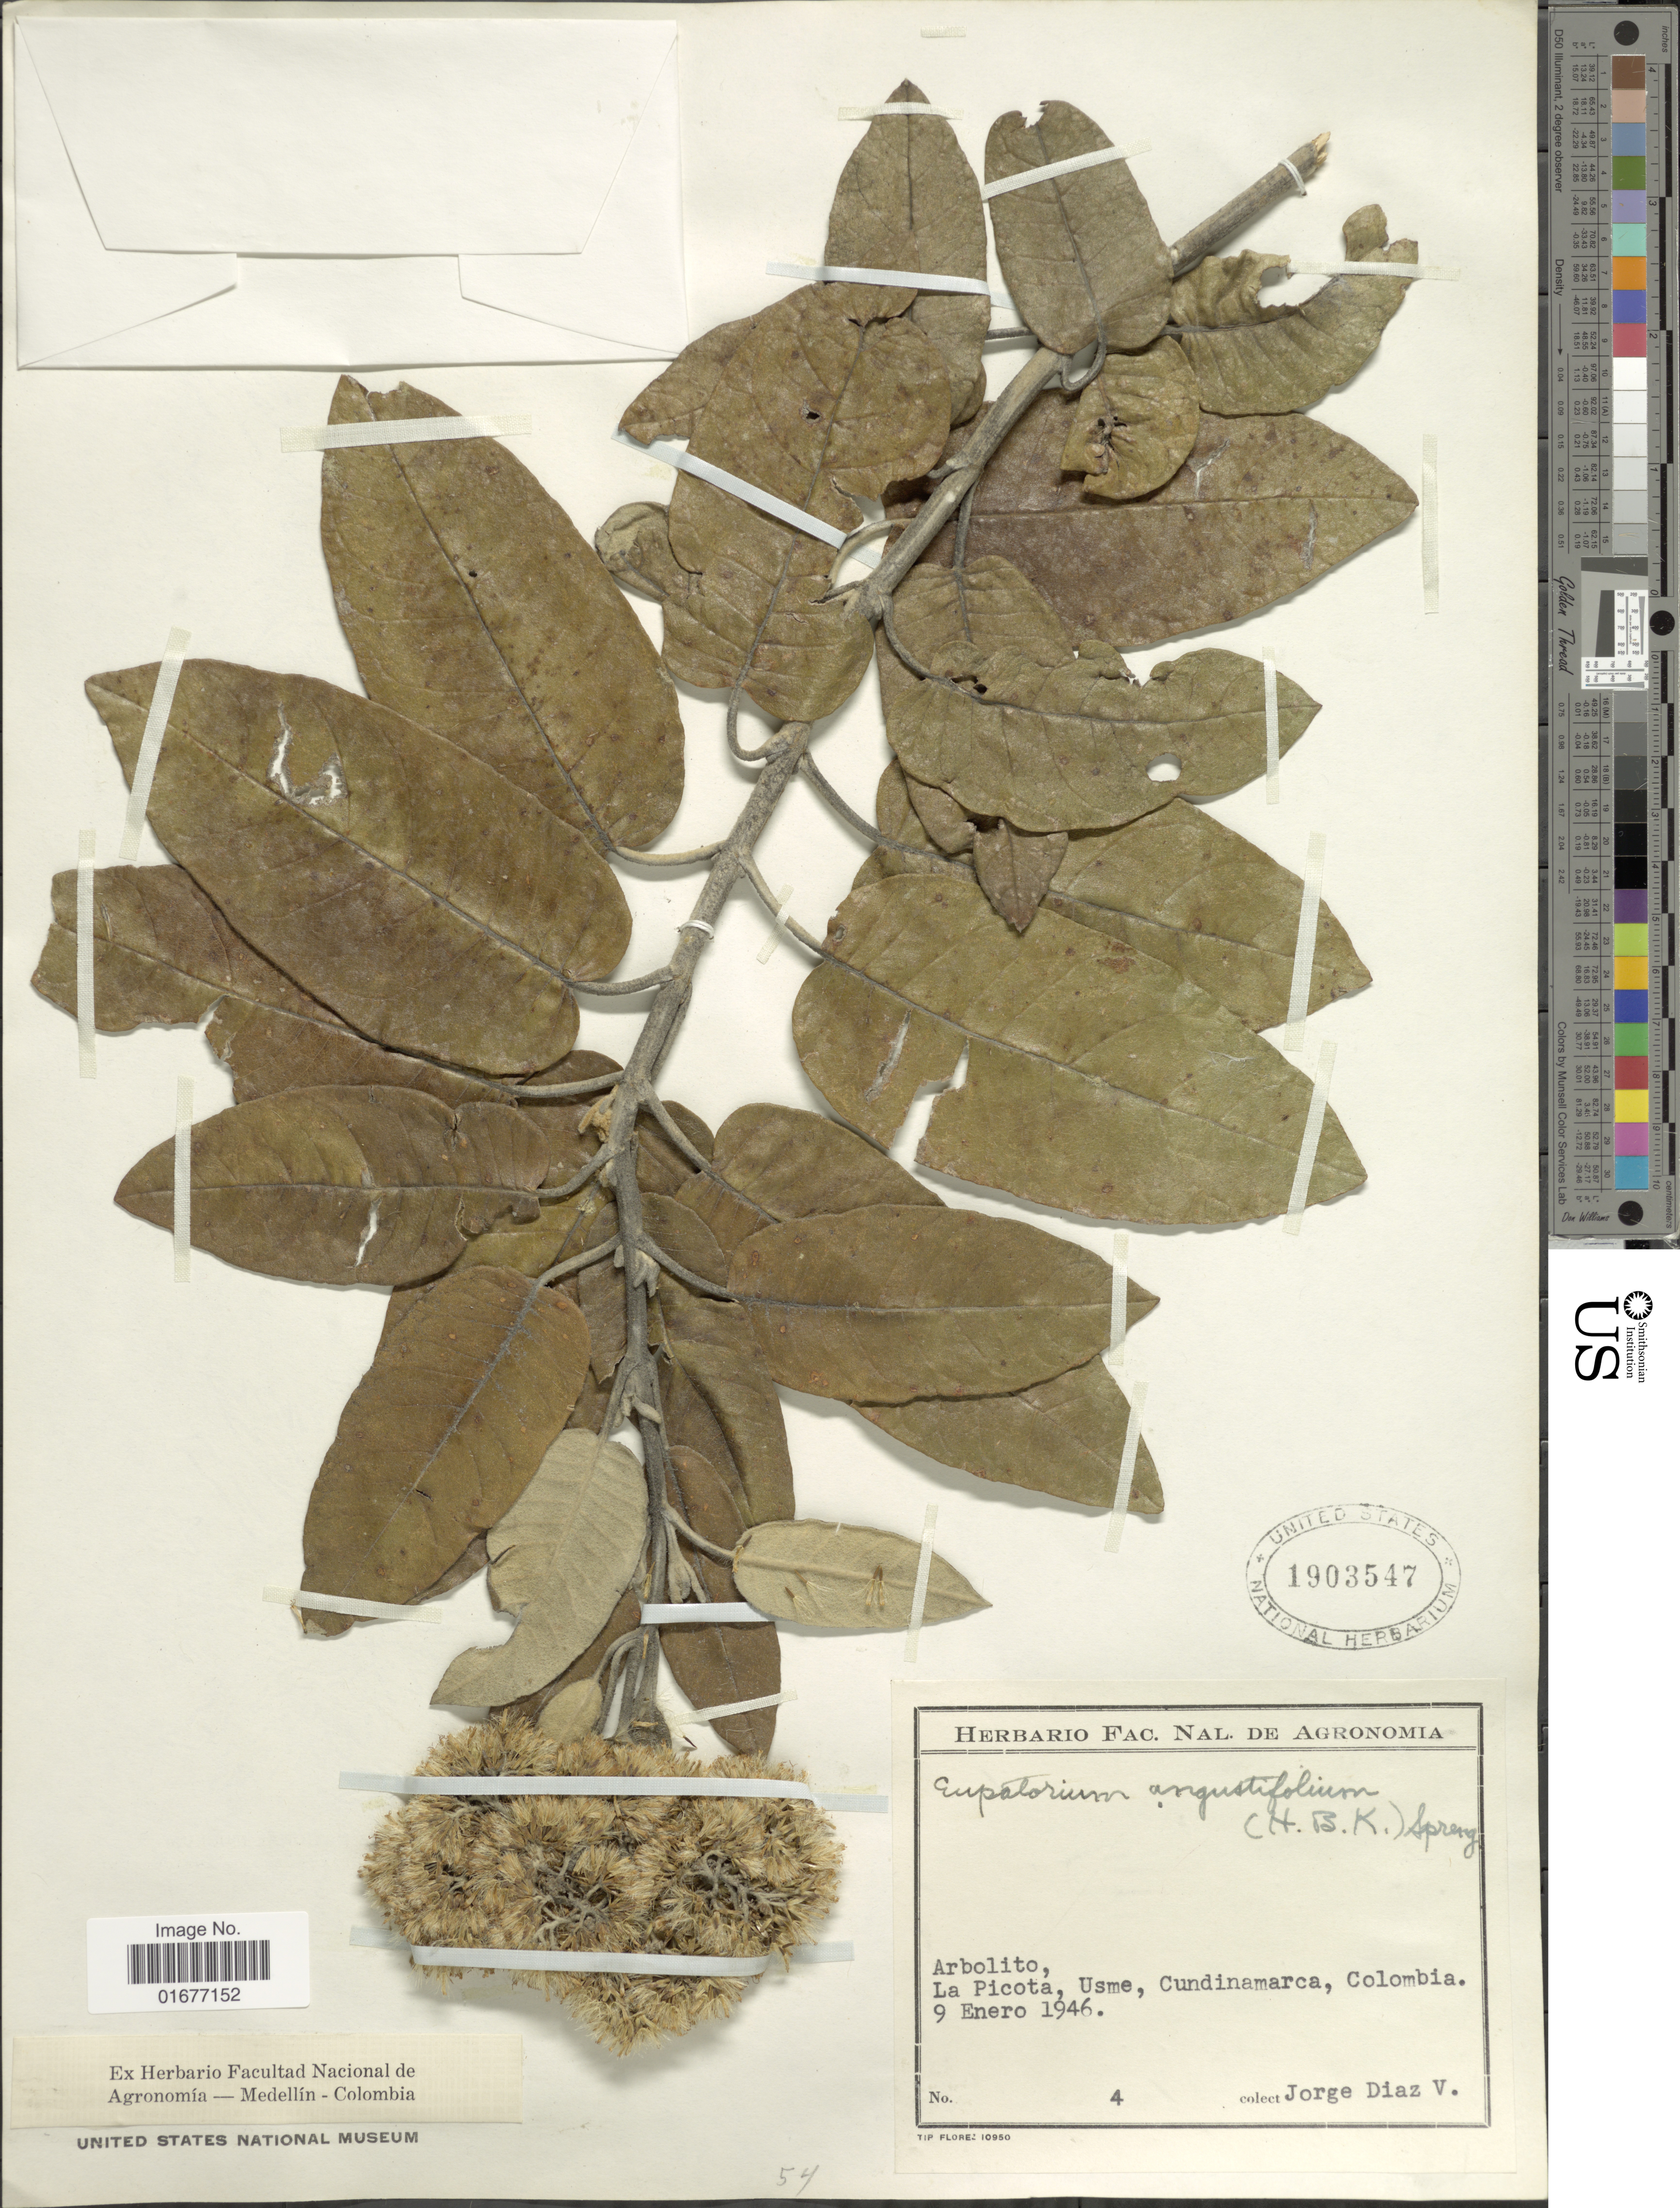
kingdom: Plantae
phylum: Tracheophyta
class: Magnoliopsida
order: Asterales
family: Asteraceae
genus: Ageratina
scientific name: Ageratina angustifolia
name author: (Kunth) R.M. King & H. Rob.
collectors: J. Diaz V.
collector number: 4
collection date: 1946-01-09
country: Colombia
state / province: Cundinamarca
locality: Arbolito, La Picota, Usme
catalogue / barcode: US 1903547